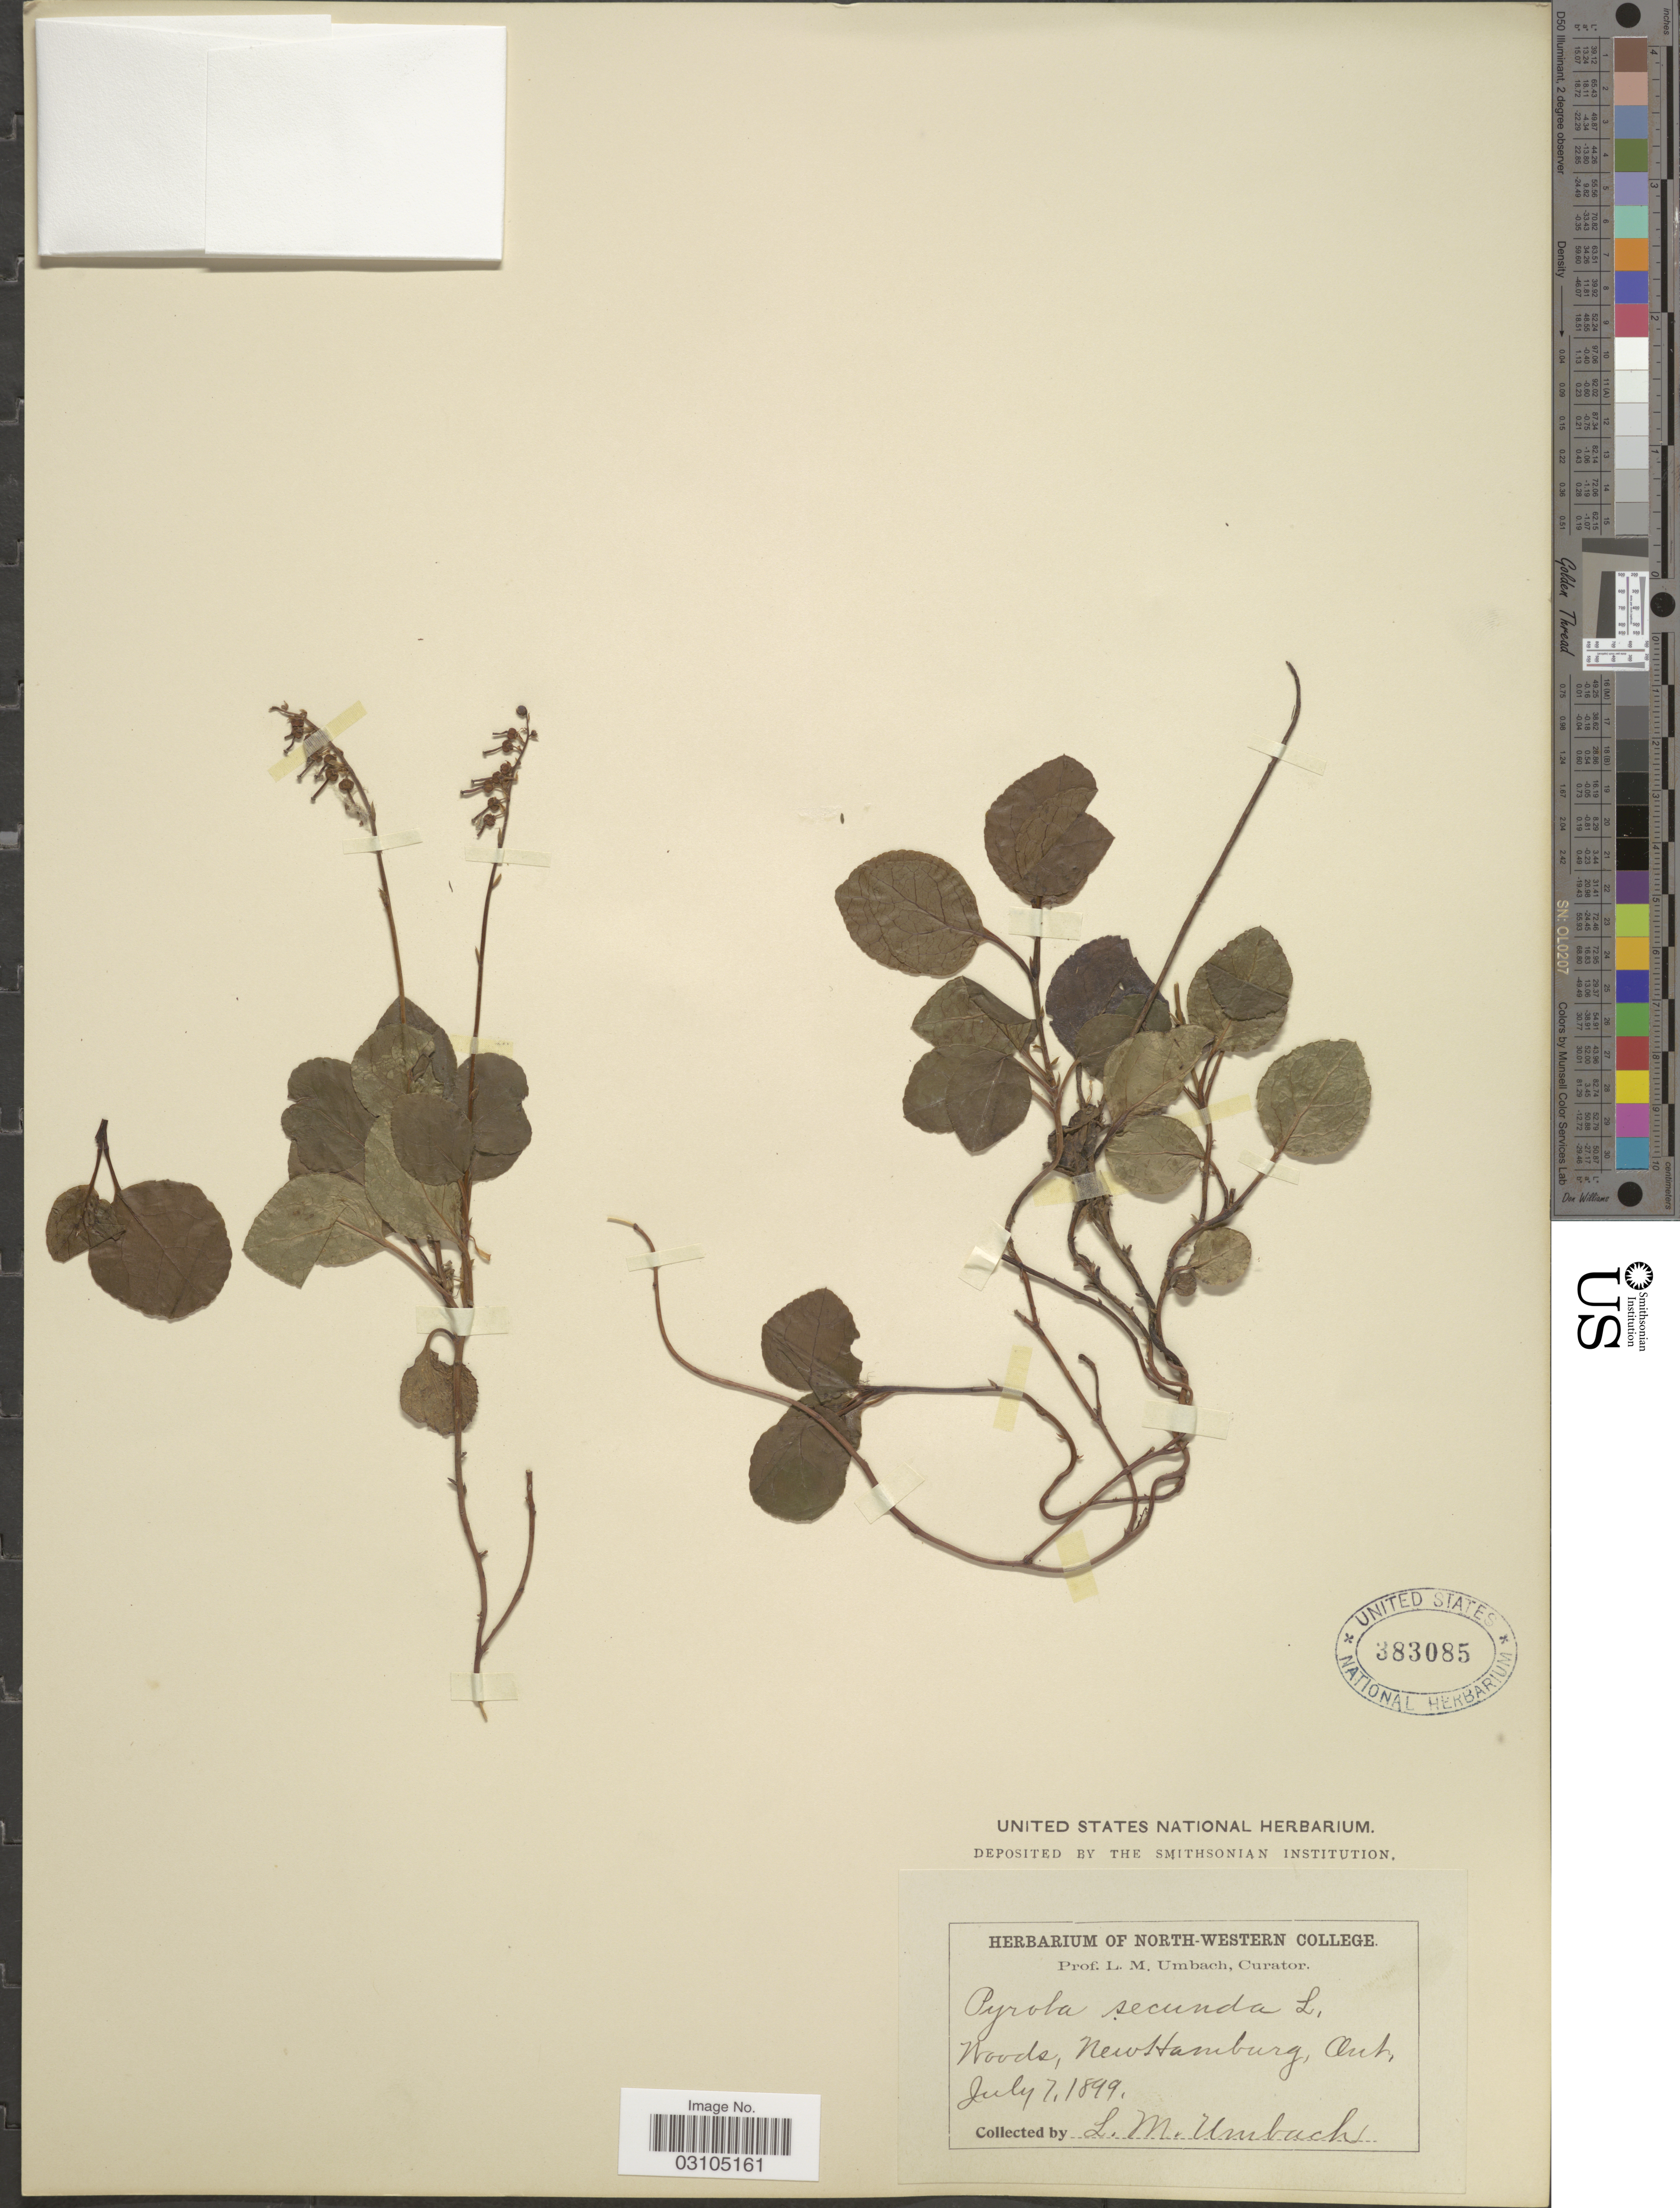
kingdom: Plantae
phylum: Tracheophyta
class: Magnoliopsida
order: Ericales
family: Ericaceae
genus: Orthilia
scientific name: Orthilia secunda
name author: (L.) House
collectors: L. M. Umbach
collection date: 1899-07-07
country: Canada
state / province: Ontario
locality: New Hamburg.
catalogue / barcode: US 383085